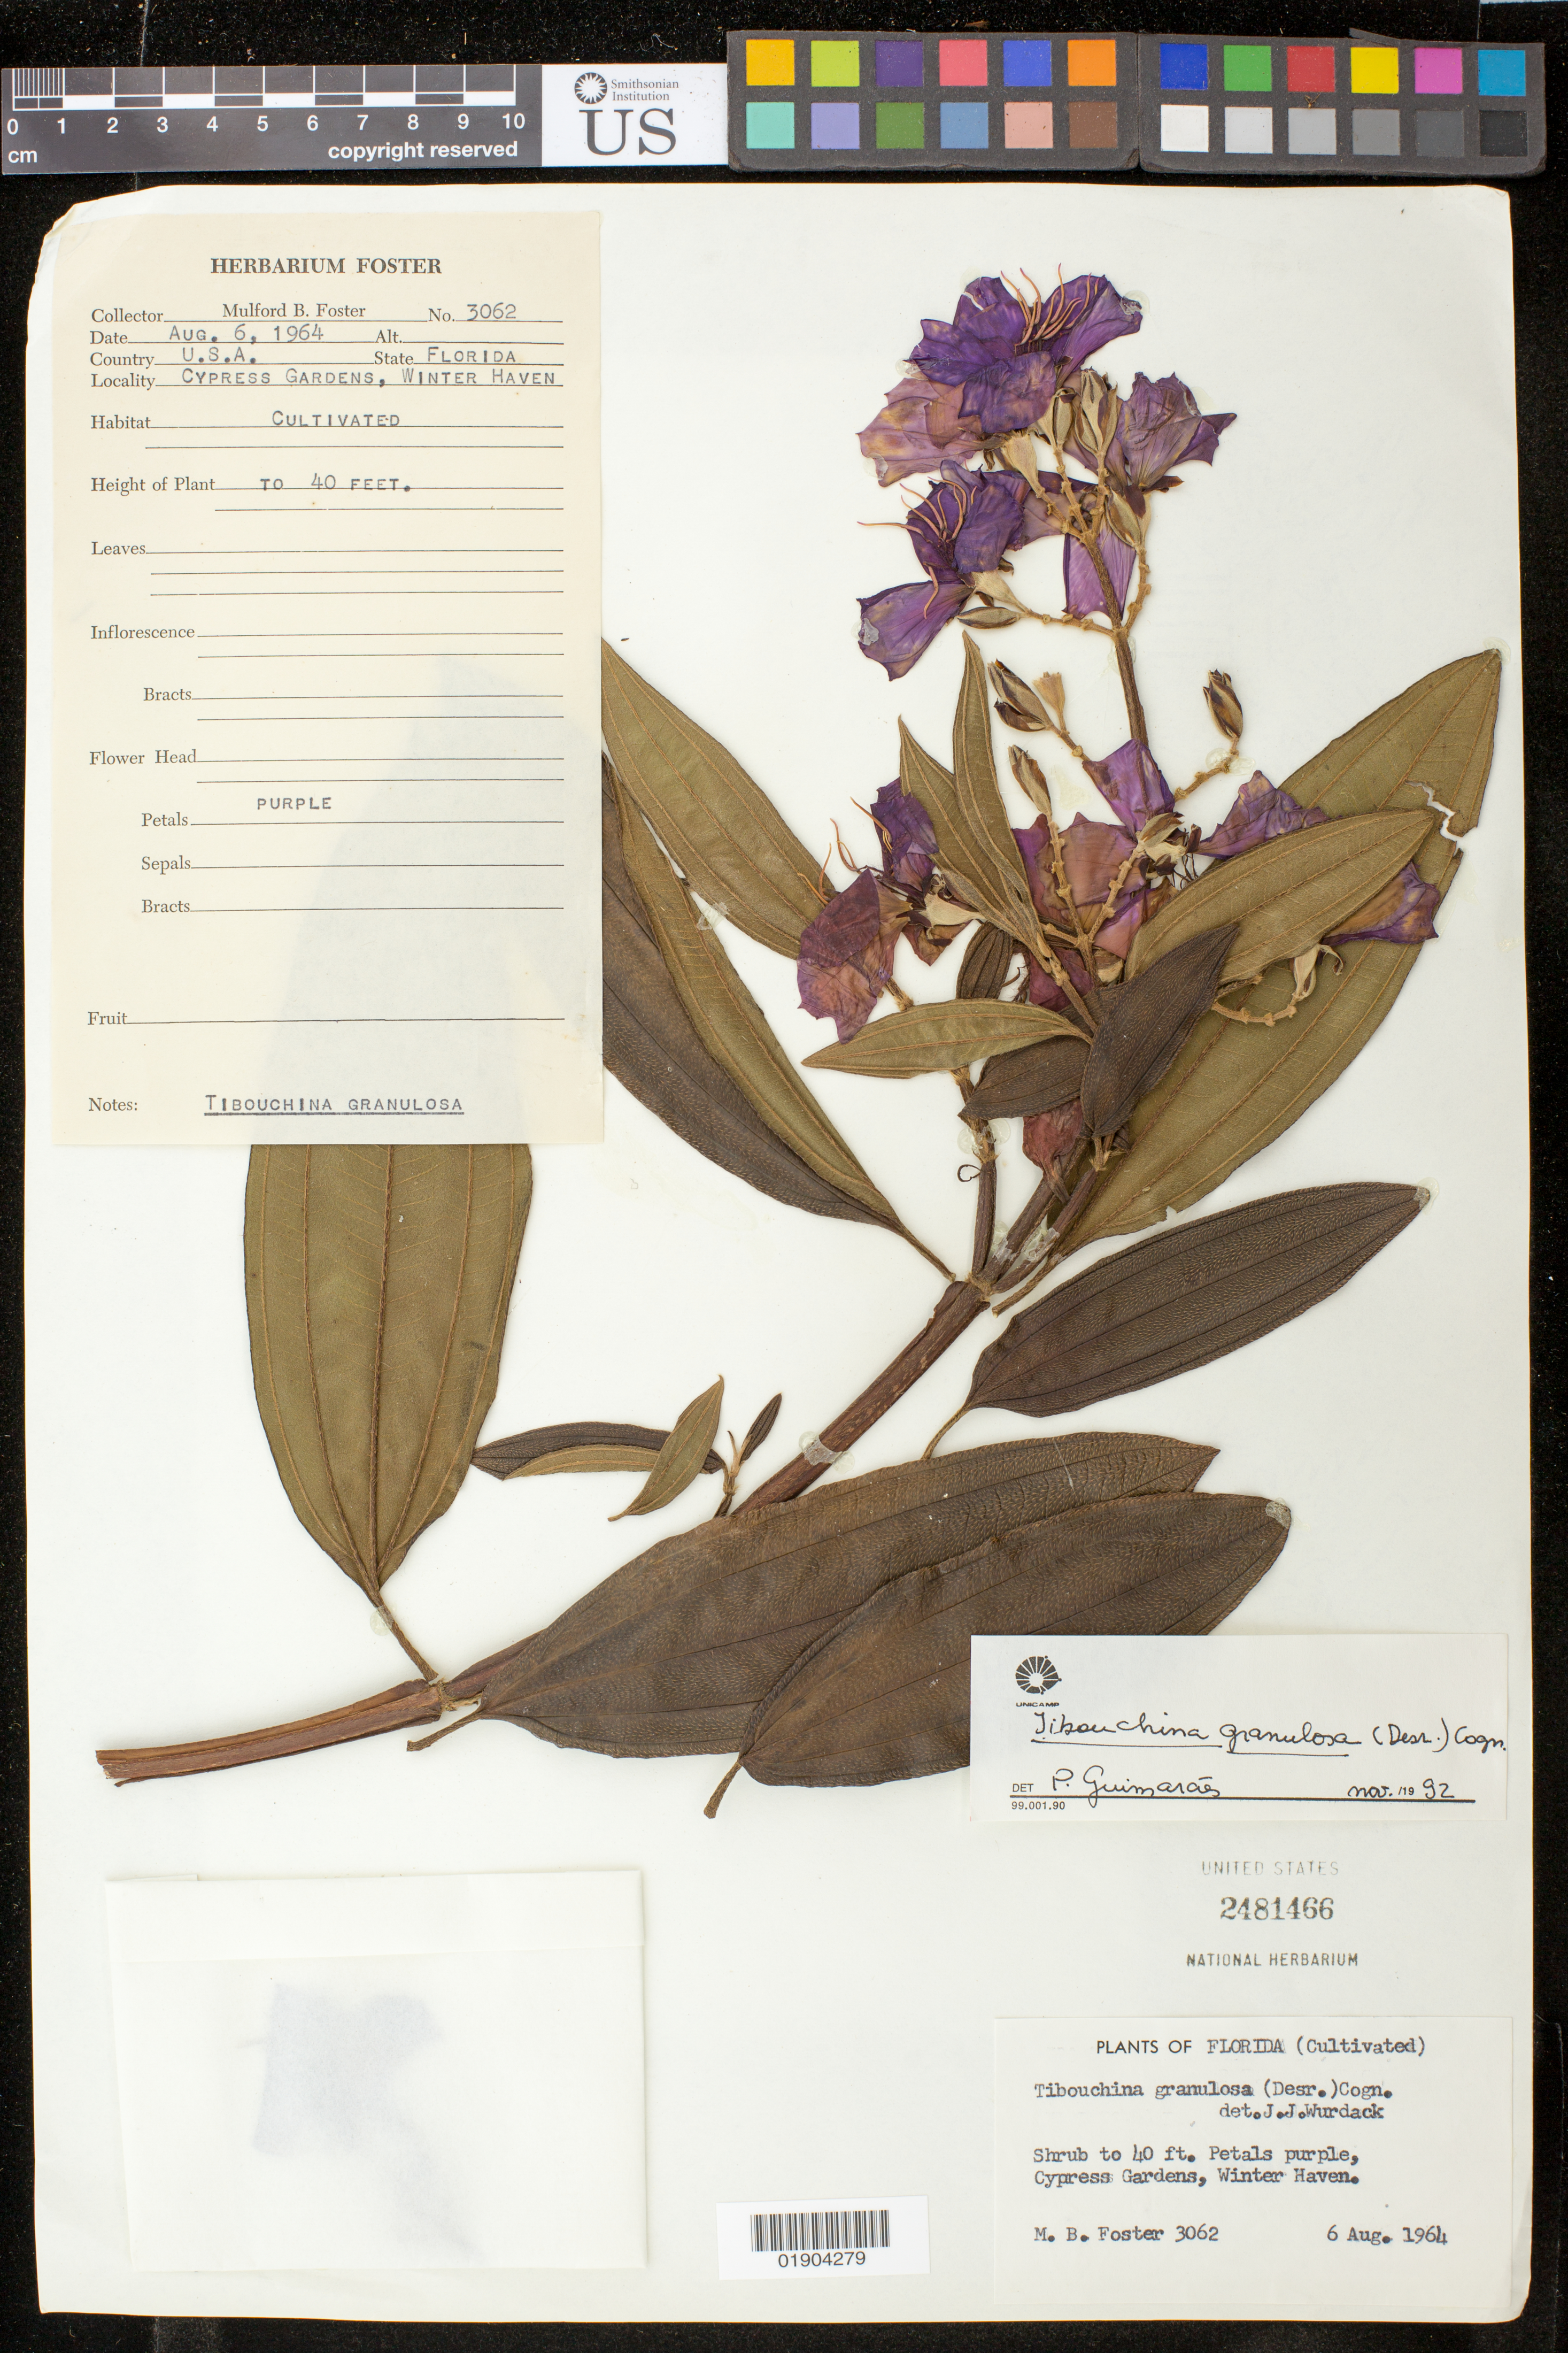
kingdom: Plantae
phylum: Tracheophyta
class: Magnoliopsida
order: Myrtales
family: Melastomataceae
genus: Pleroma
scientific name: Pleroma granulosum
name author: (Desr.) D. Don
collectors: M. B. Foster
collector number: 3062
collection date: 1964-08-06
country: United States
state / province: Florida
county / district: Polk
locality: Cultivated. Florida. Cypress Gardens, Winter Haven.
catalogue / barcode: US 2481566